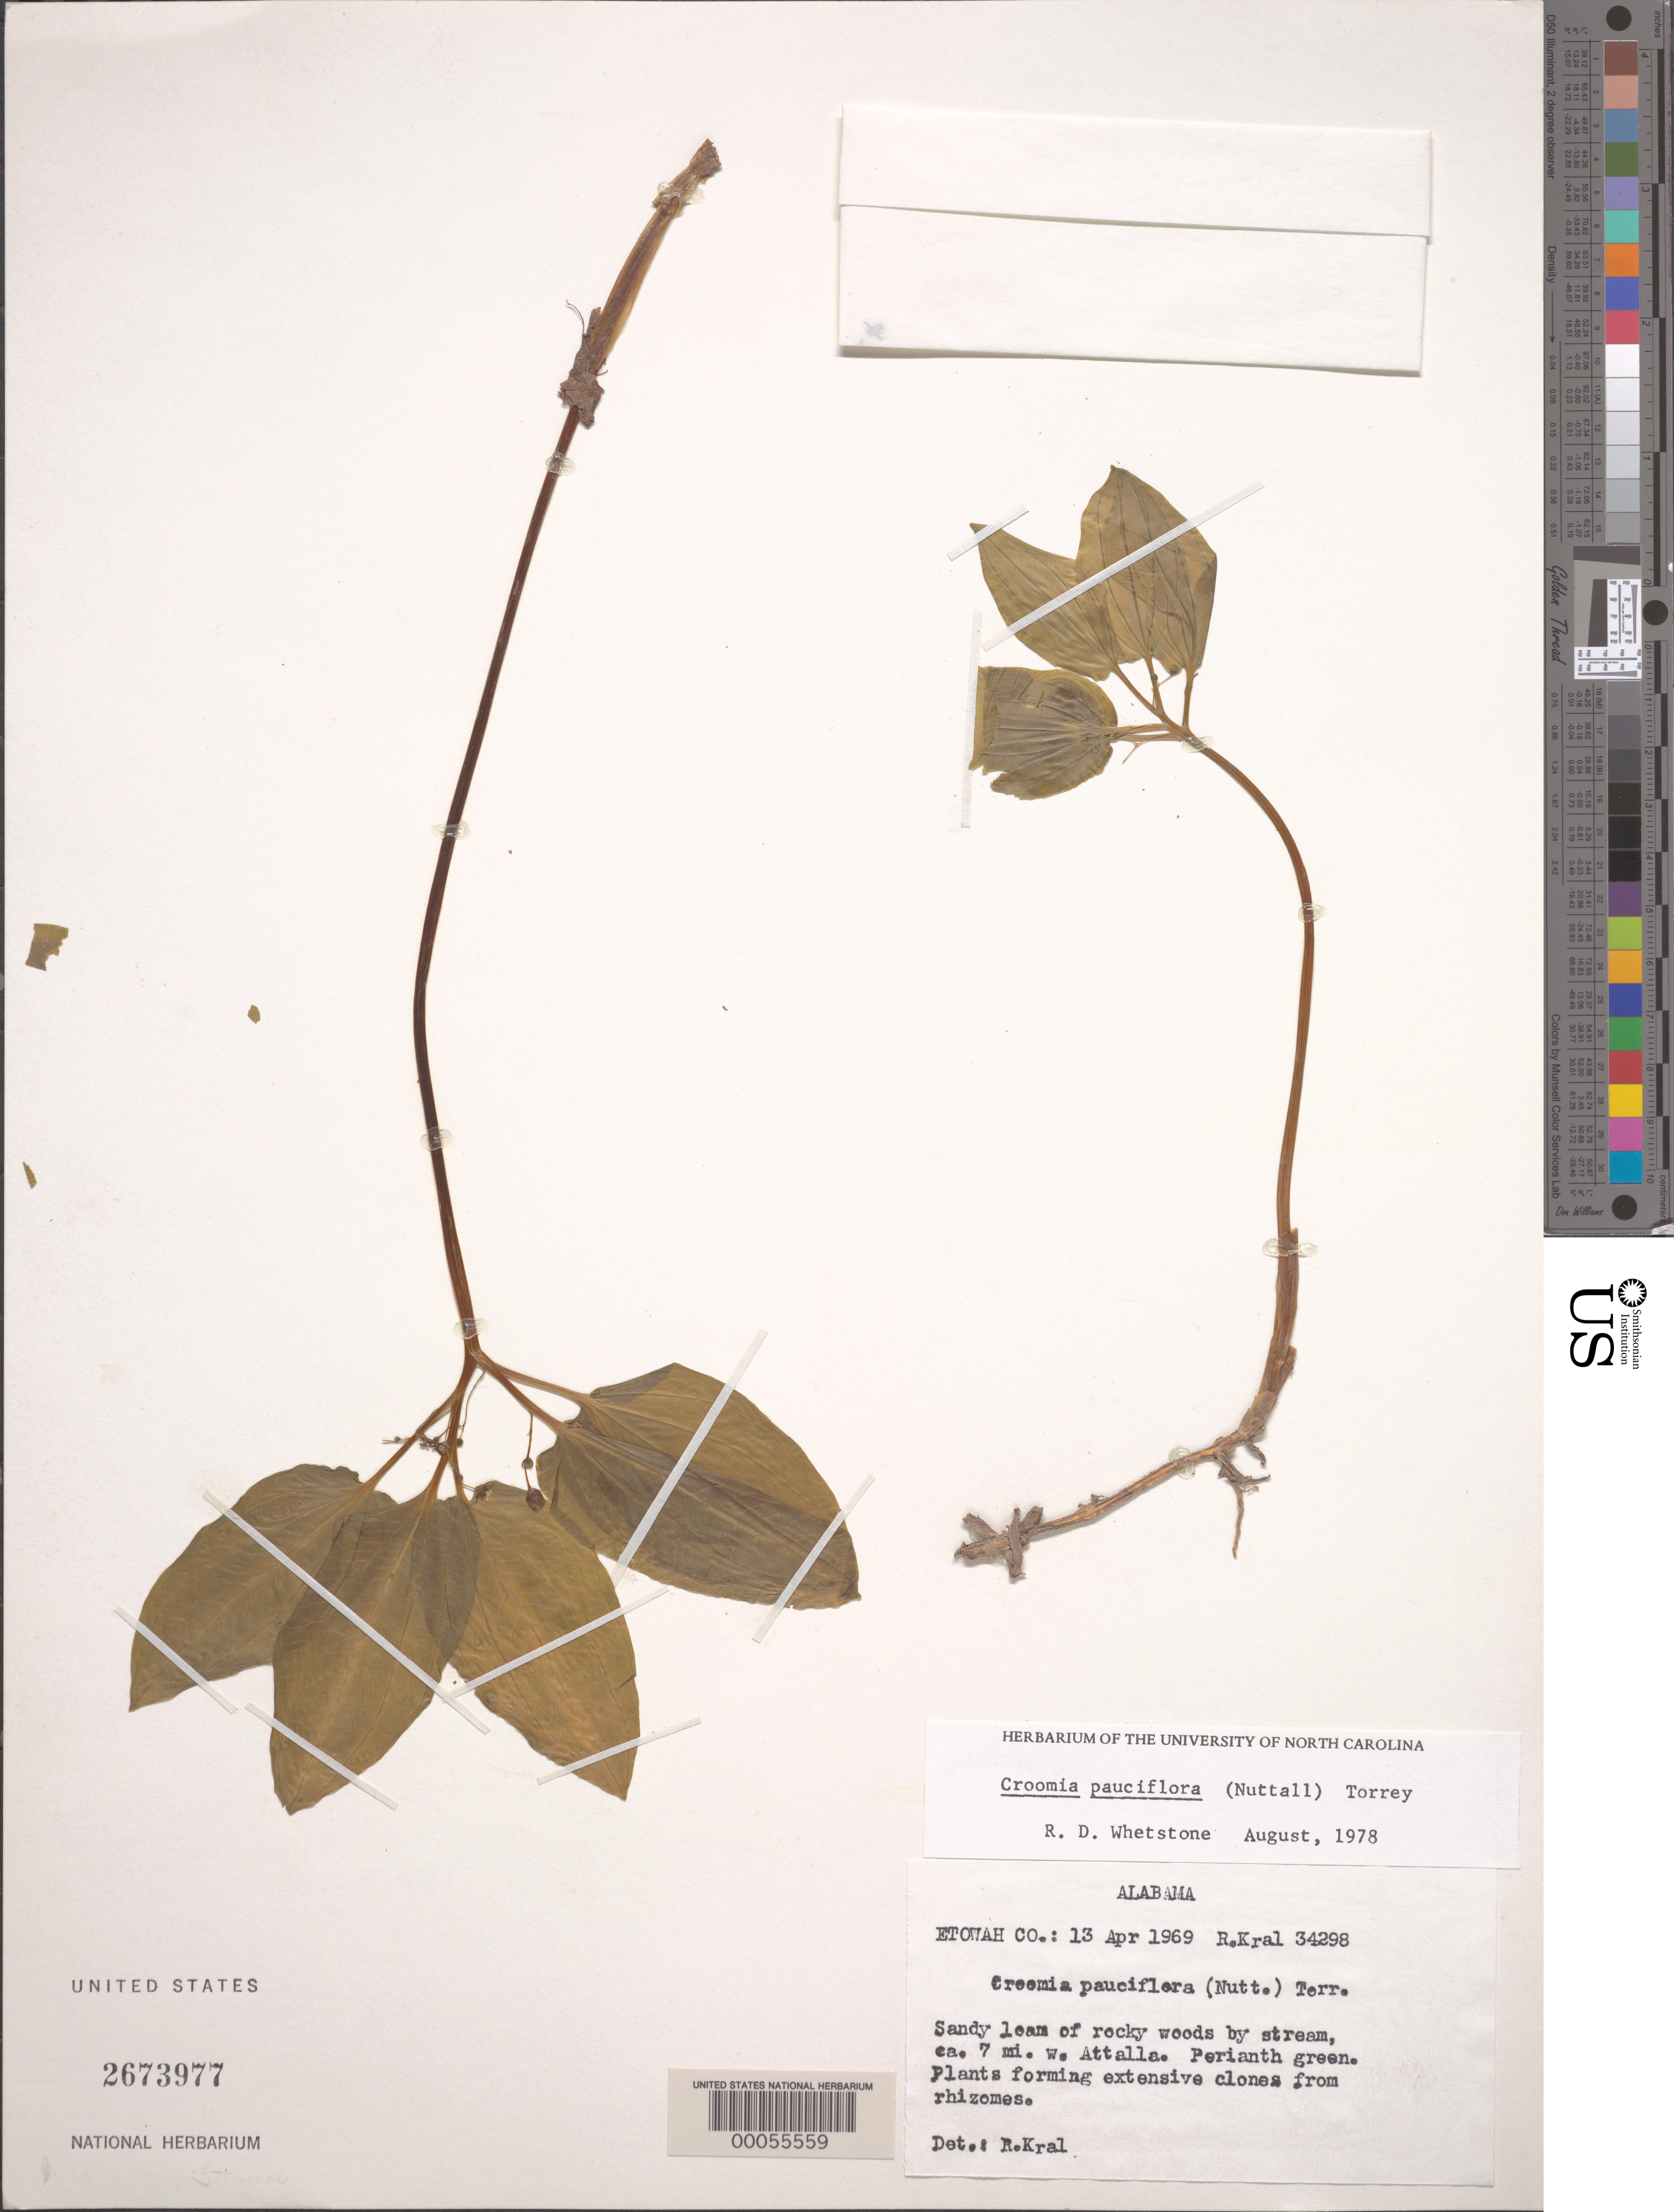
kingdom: Plantae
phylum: Tracheophyta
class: Liliopsida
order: Pandanales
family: Stemonaceae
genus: Croomia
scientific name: Croomia pauciflora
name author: (Nutt.) Torr.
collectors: R. Kral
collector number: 34298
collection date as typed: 13 Apr 1969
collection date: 1969-04-13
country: United States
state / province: Alabama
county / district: Etowah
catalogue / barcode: US 2673977